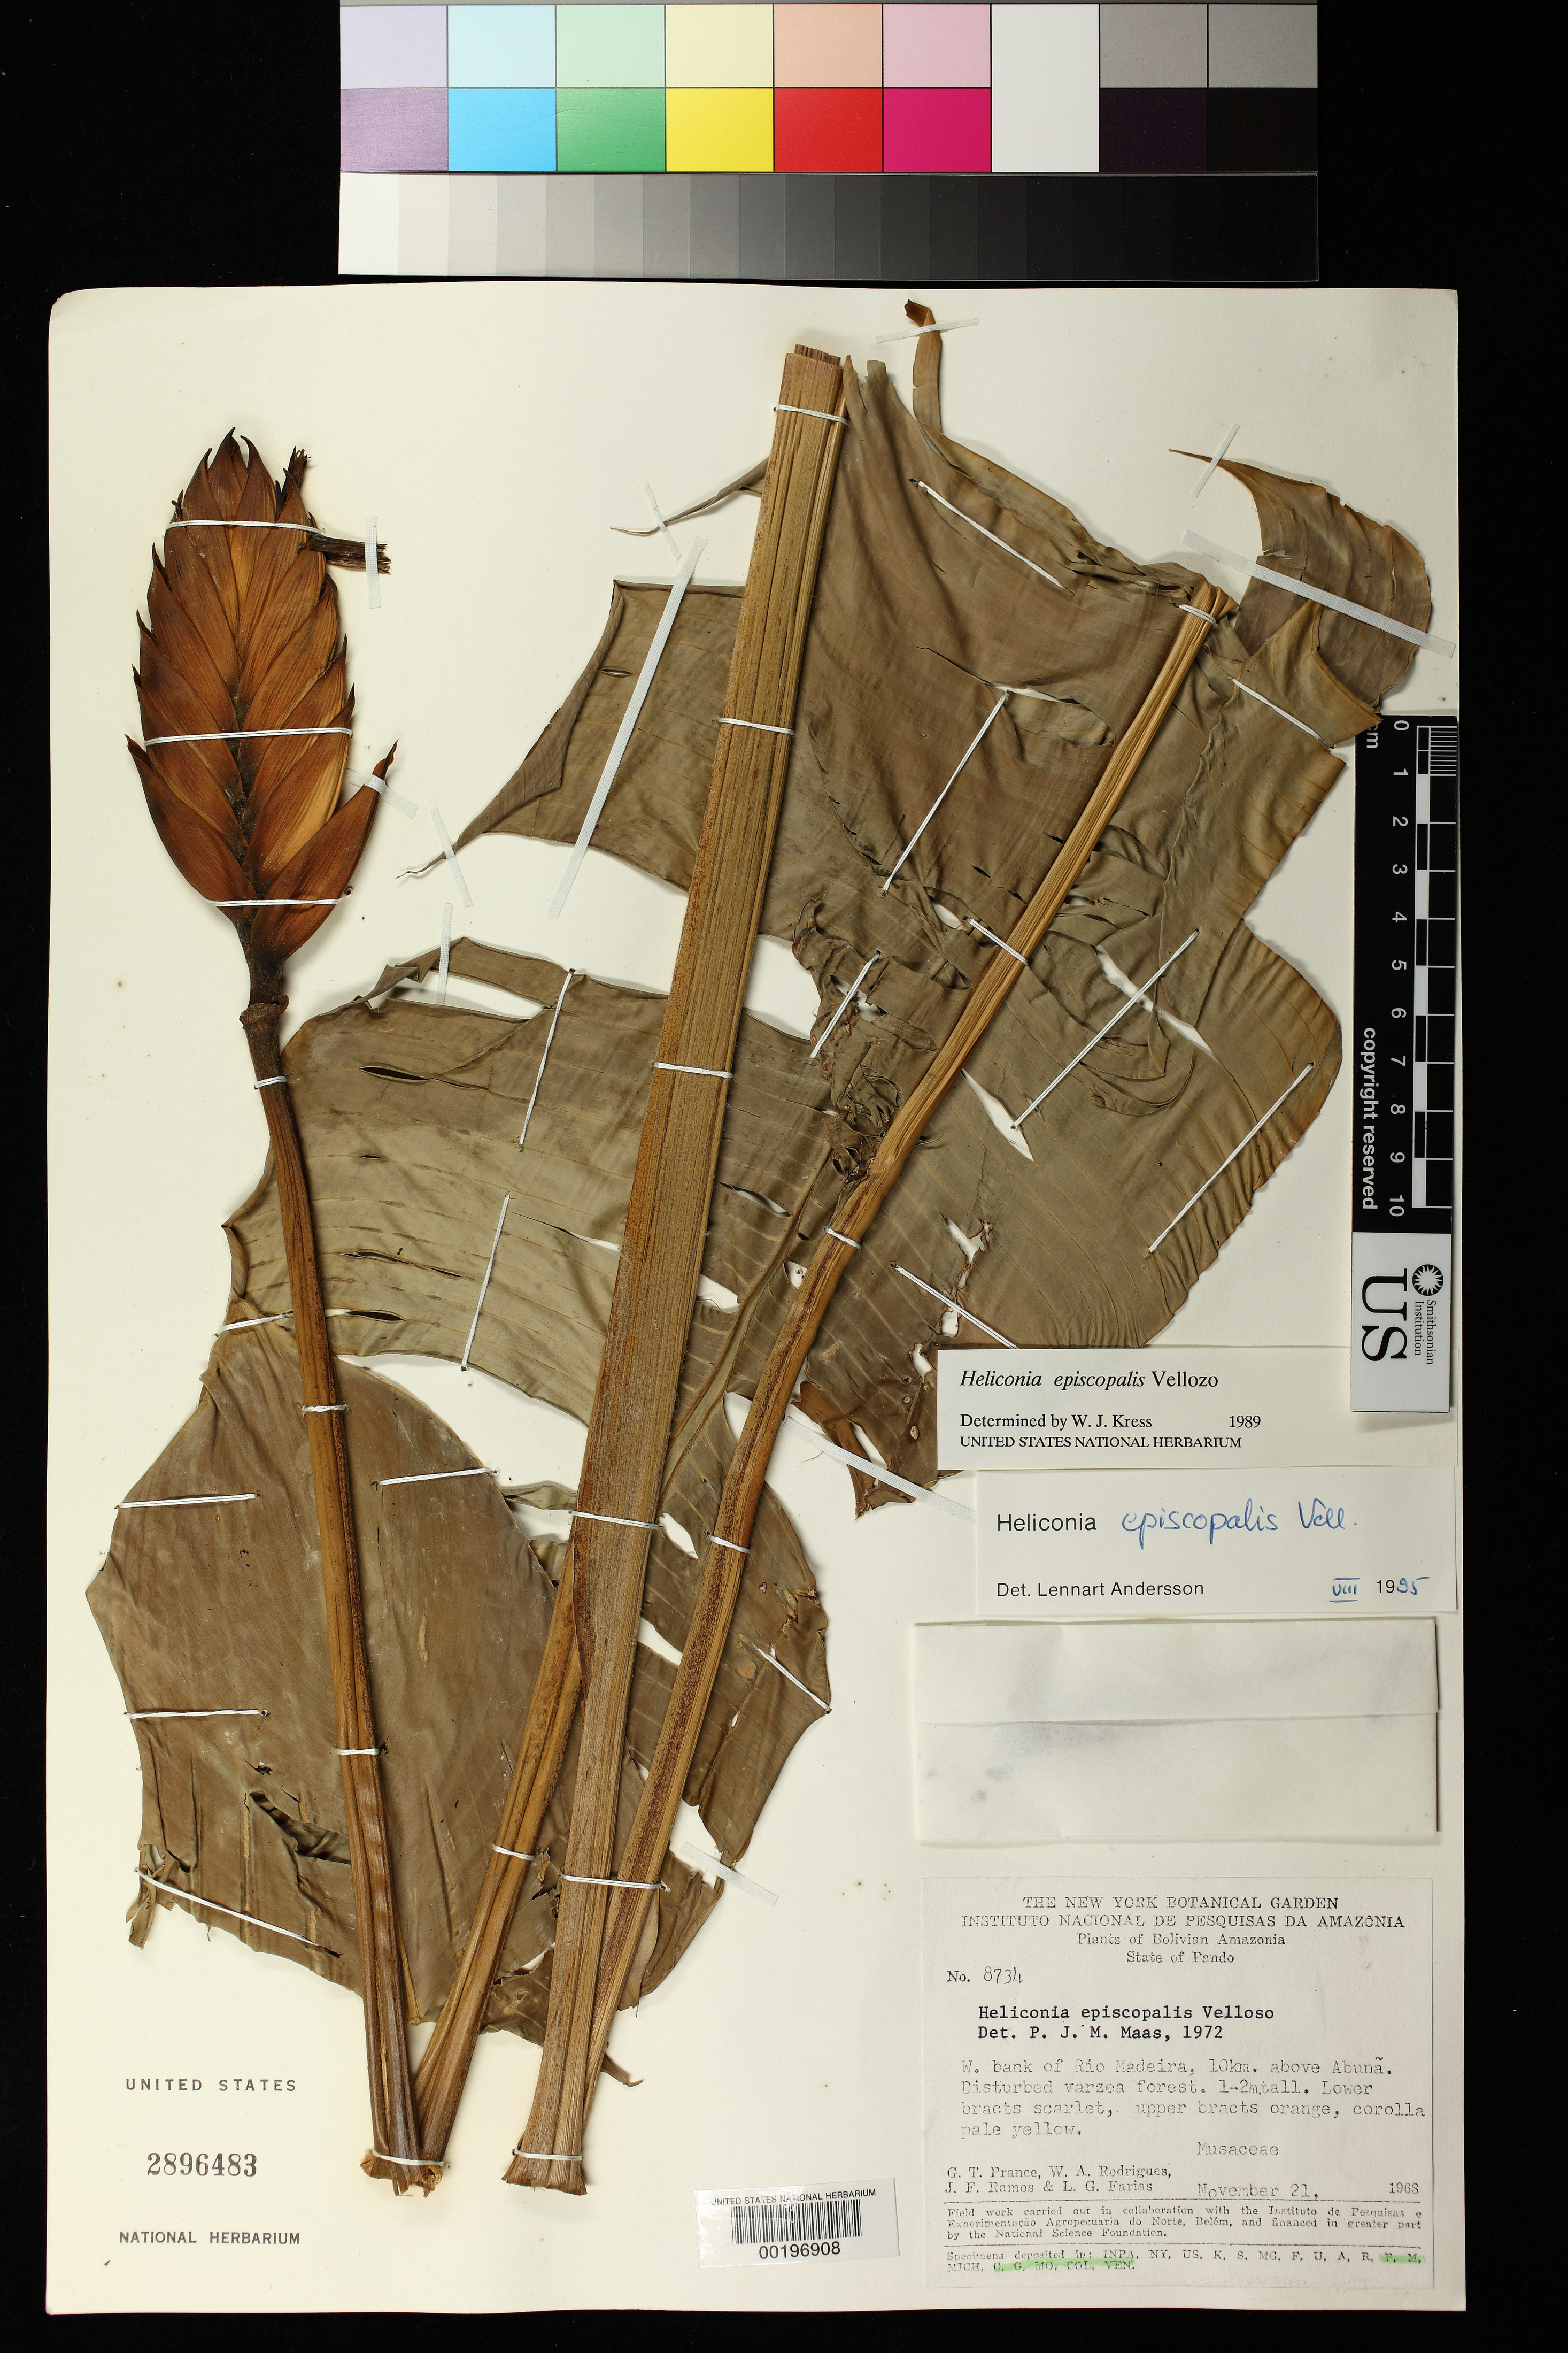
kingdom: Plantae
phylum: Tracheophyta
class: Liliopsida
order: Zingiberales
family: Heliconiaceae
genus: Heliconia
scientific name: Heliconia episcopalis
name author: Vell.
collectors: G. T. Prance, W. A. Rodrigues, J. F. Ramos & L. G. Farias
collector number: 8734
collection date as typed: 21 Nov 1968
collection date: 1968-11-21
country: Bolivia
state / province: Pando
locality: W. bank of Rio Madeira, 10 km above Abuna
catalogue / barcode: US 2896483